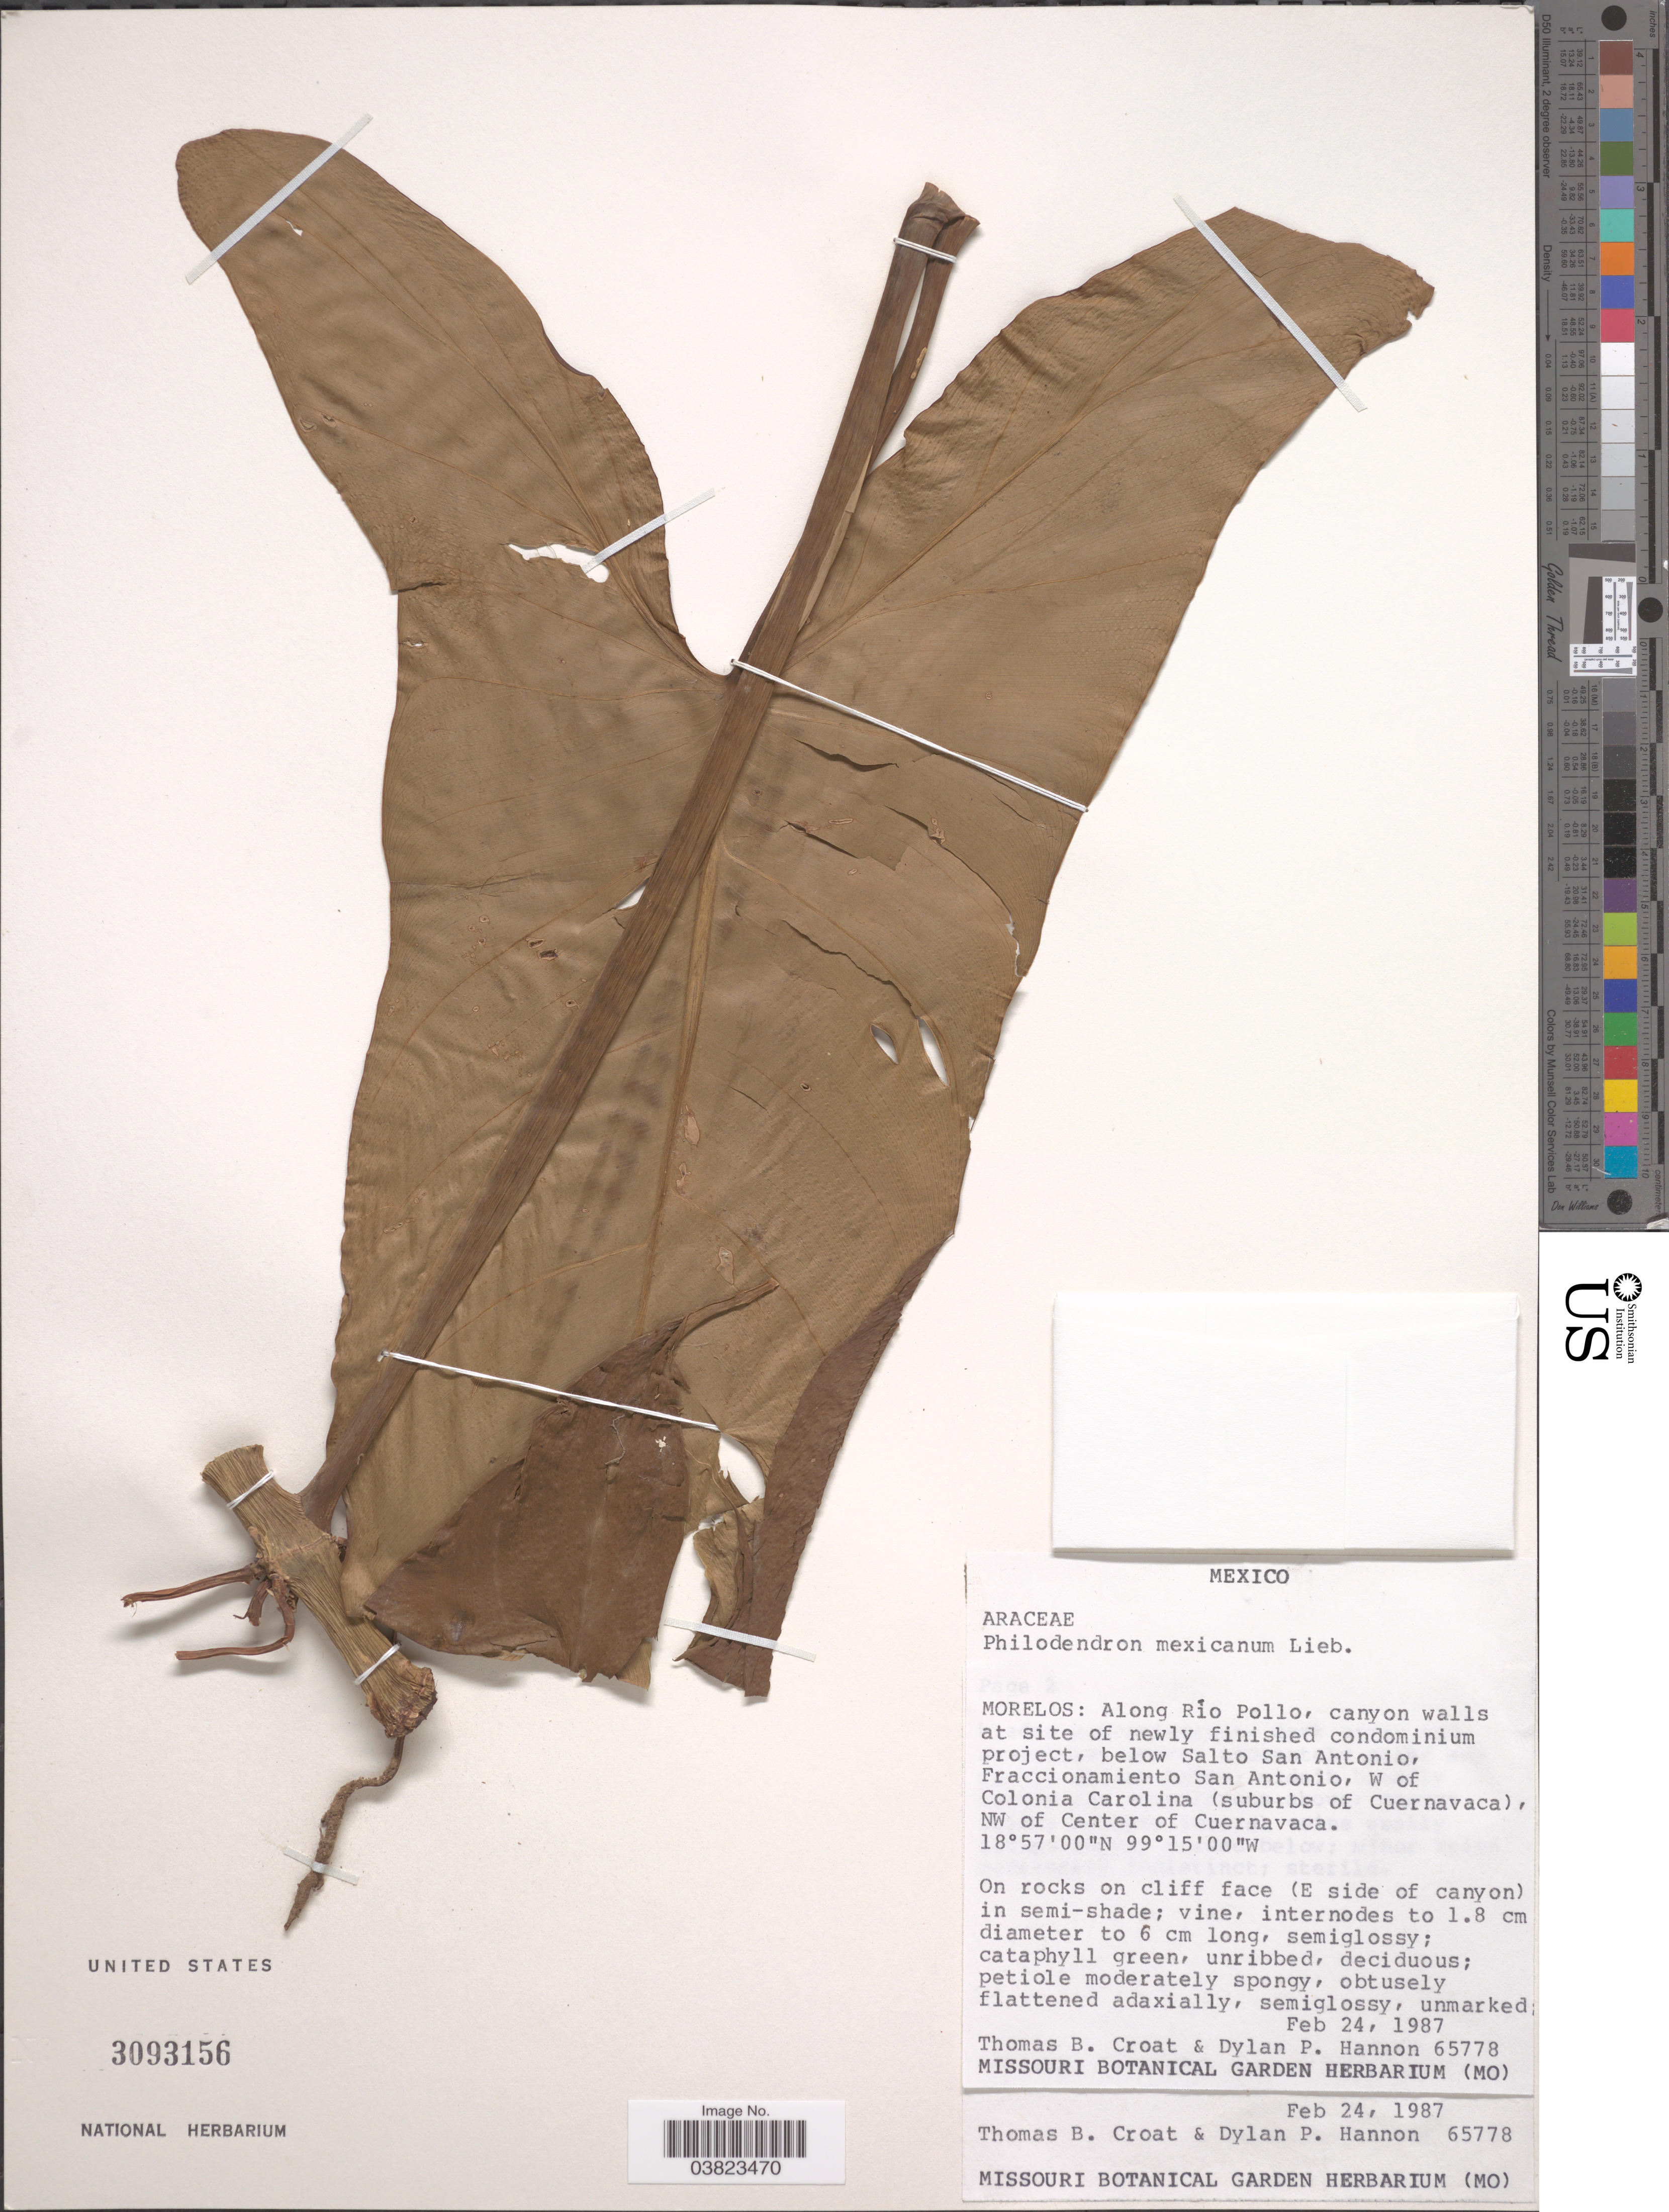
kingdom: Plantae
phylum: Tracheophyta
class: Liliopsida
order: Alismatales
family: Araceae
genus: Philodendron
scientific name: Philodendron mexicanum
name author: Engl.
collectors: T. B. Croat & D. Hannon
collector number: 65778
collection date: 1987-02-24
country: Mexico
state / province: Morelos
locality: Along Río Pollo, canyon walls at site of newly finished condominium project, below Salto San Antonio, Fraccionamiento San Antonio, W of Colonia Carolina (suburbs of Cuernavaca), NW of Center of Cuernavaca.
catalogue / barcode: US 3093156